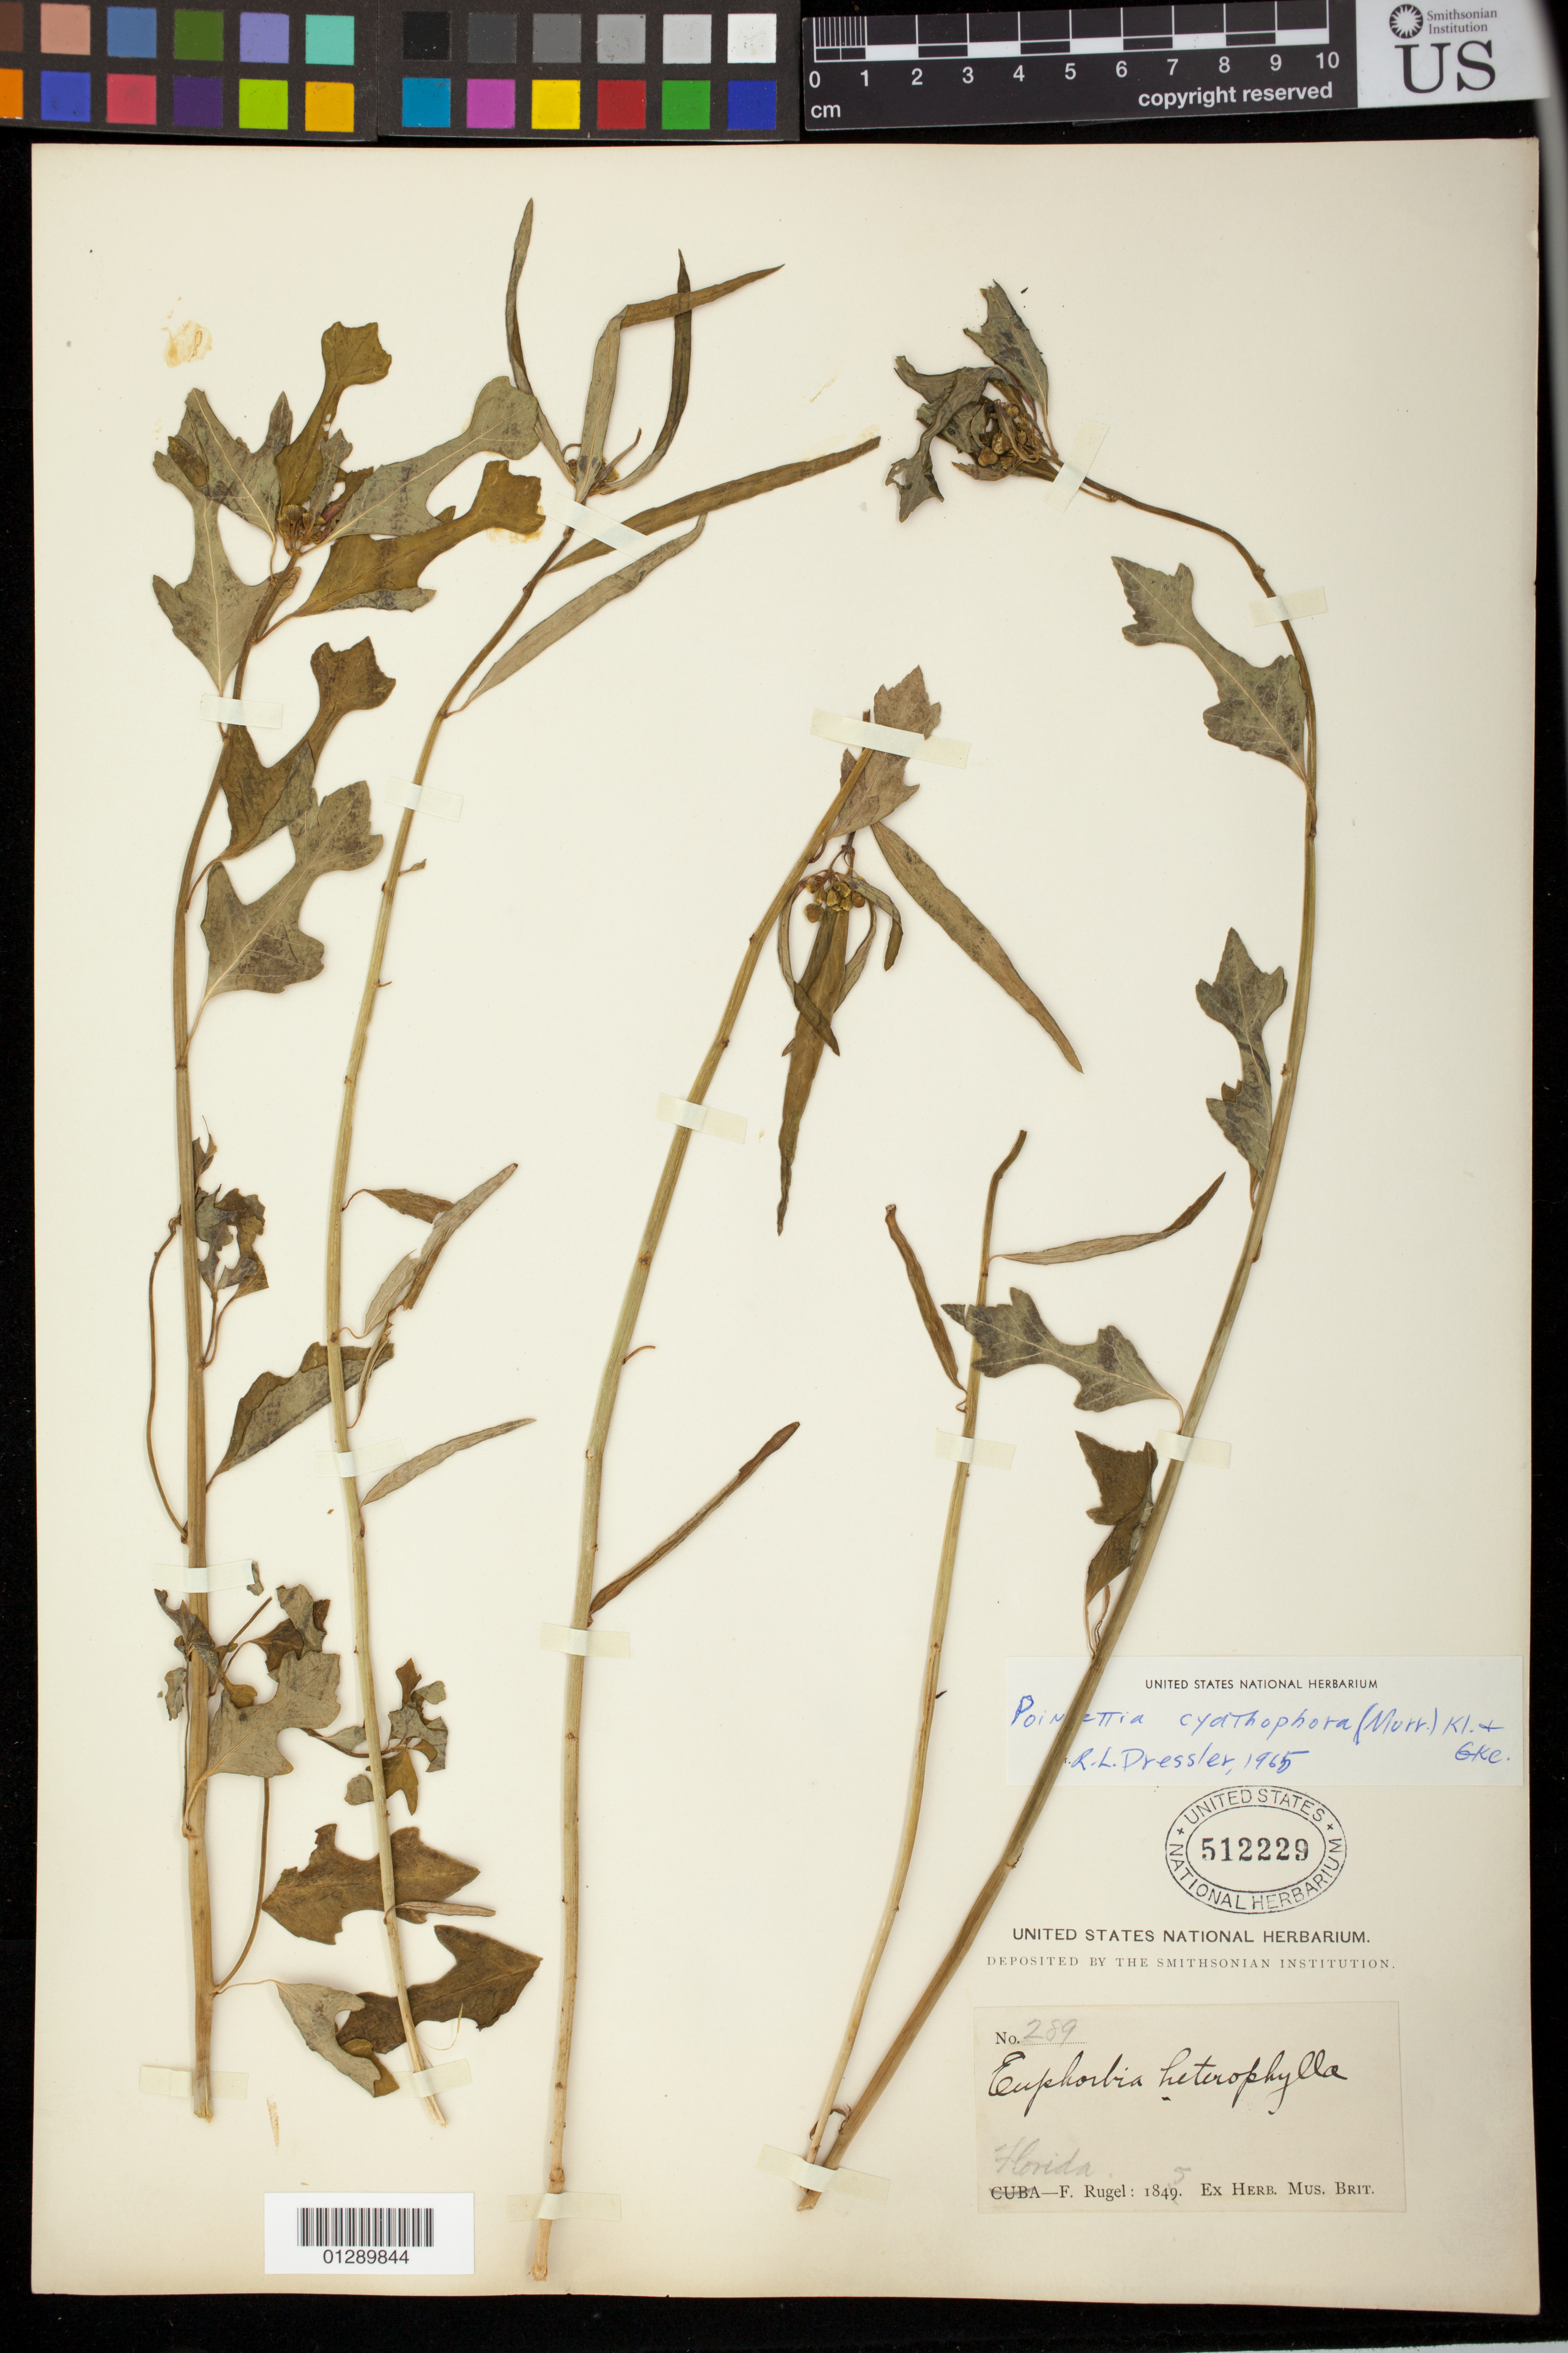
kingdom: Plantae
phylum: Tracheophyta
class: Magnoliopsida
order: Malpighiales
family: Euphorbiaceae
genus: Euphorbia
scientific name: Euphorbia heterophylla var. cyathophora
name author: (Murr.) Griseb.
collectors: F. Rugel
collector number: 289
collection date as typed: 1845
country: United States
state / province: Florida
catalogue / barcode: US 512229